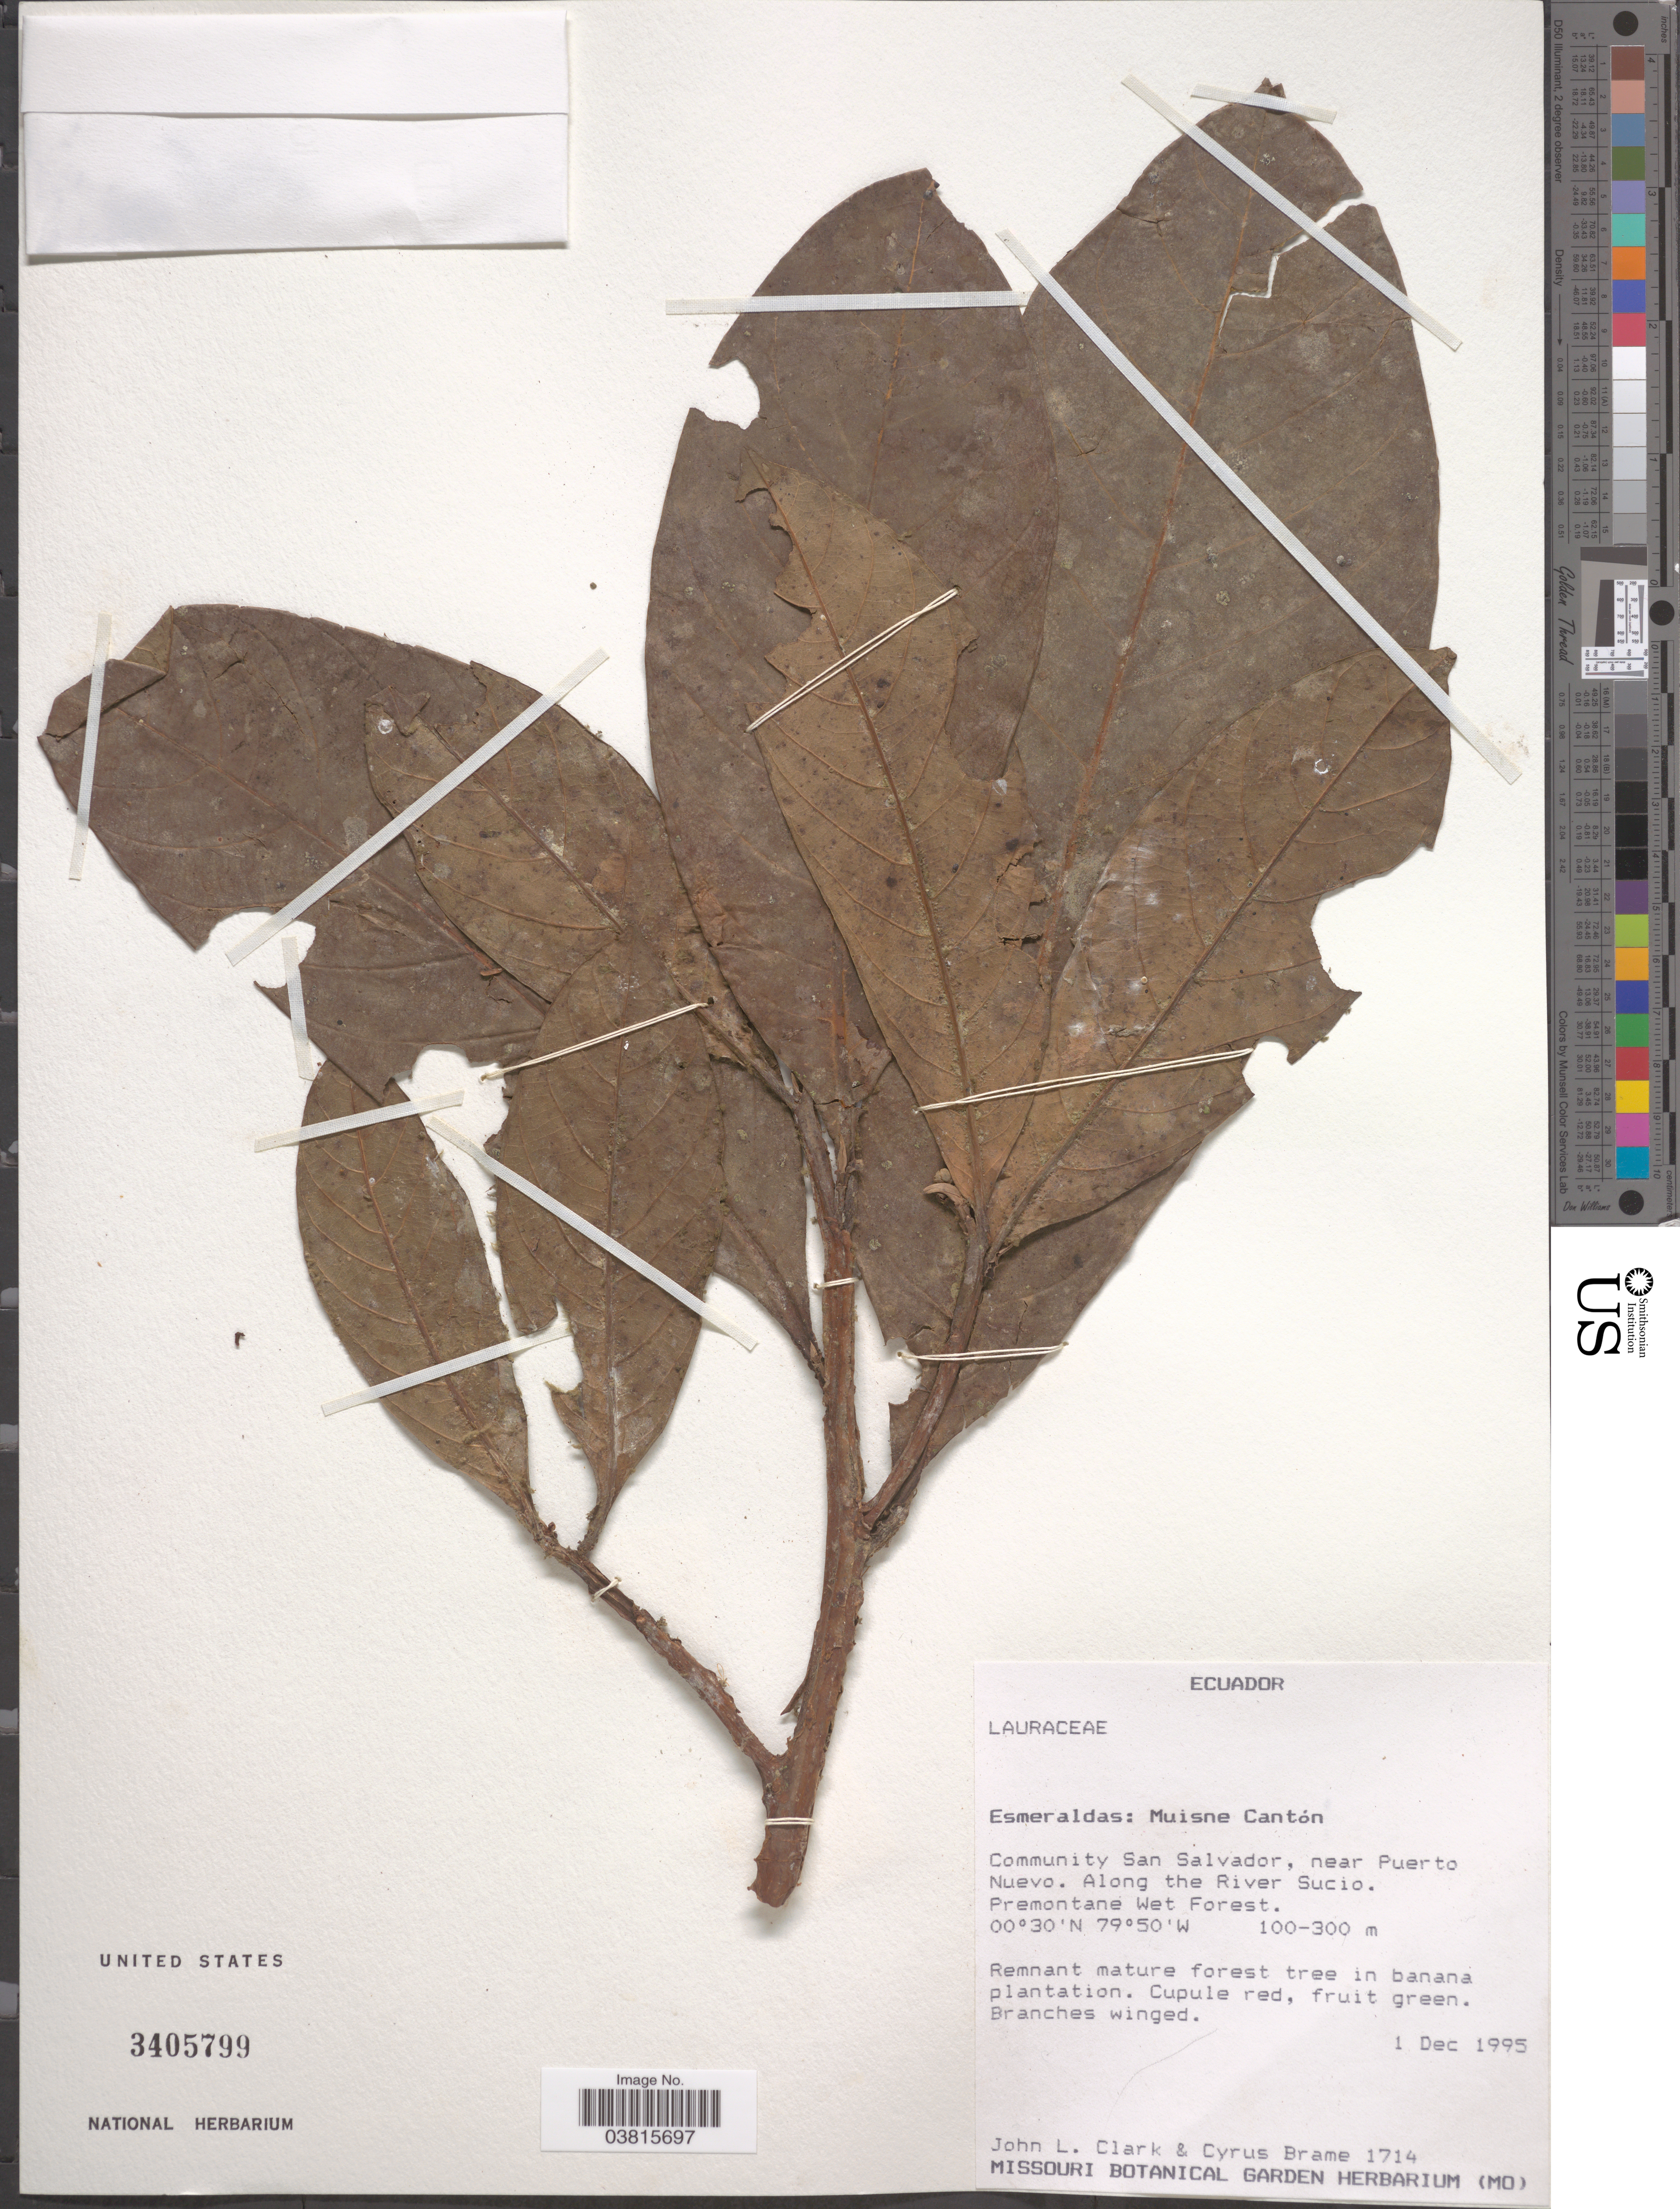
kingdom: Plantae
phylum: Tracheophyta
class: Magnoliopsida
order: Laurales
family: Lauraceae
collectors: J. L. Clark & C. Brame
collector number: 1714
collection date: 1995-12-01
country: Ecuador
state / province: Esmeraldas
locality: Muisne Cantón. Community San Salvador, near Puerto Nuevo. Along the River Sucio. Premontane Wet Forest.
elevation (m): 100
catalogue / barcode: US 3405799